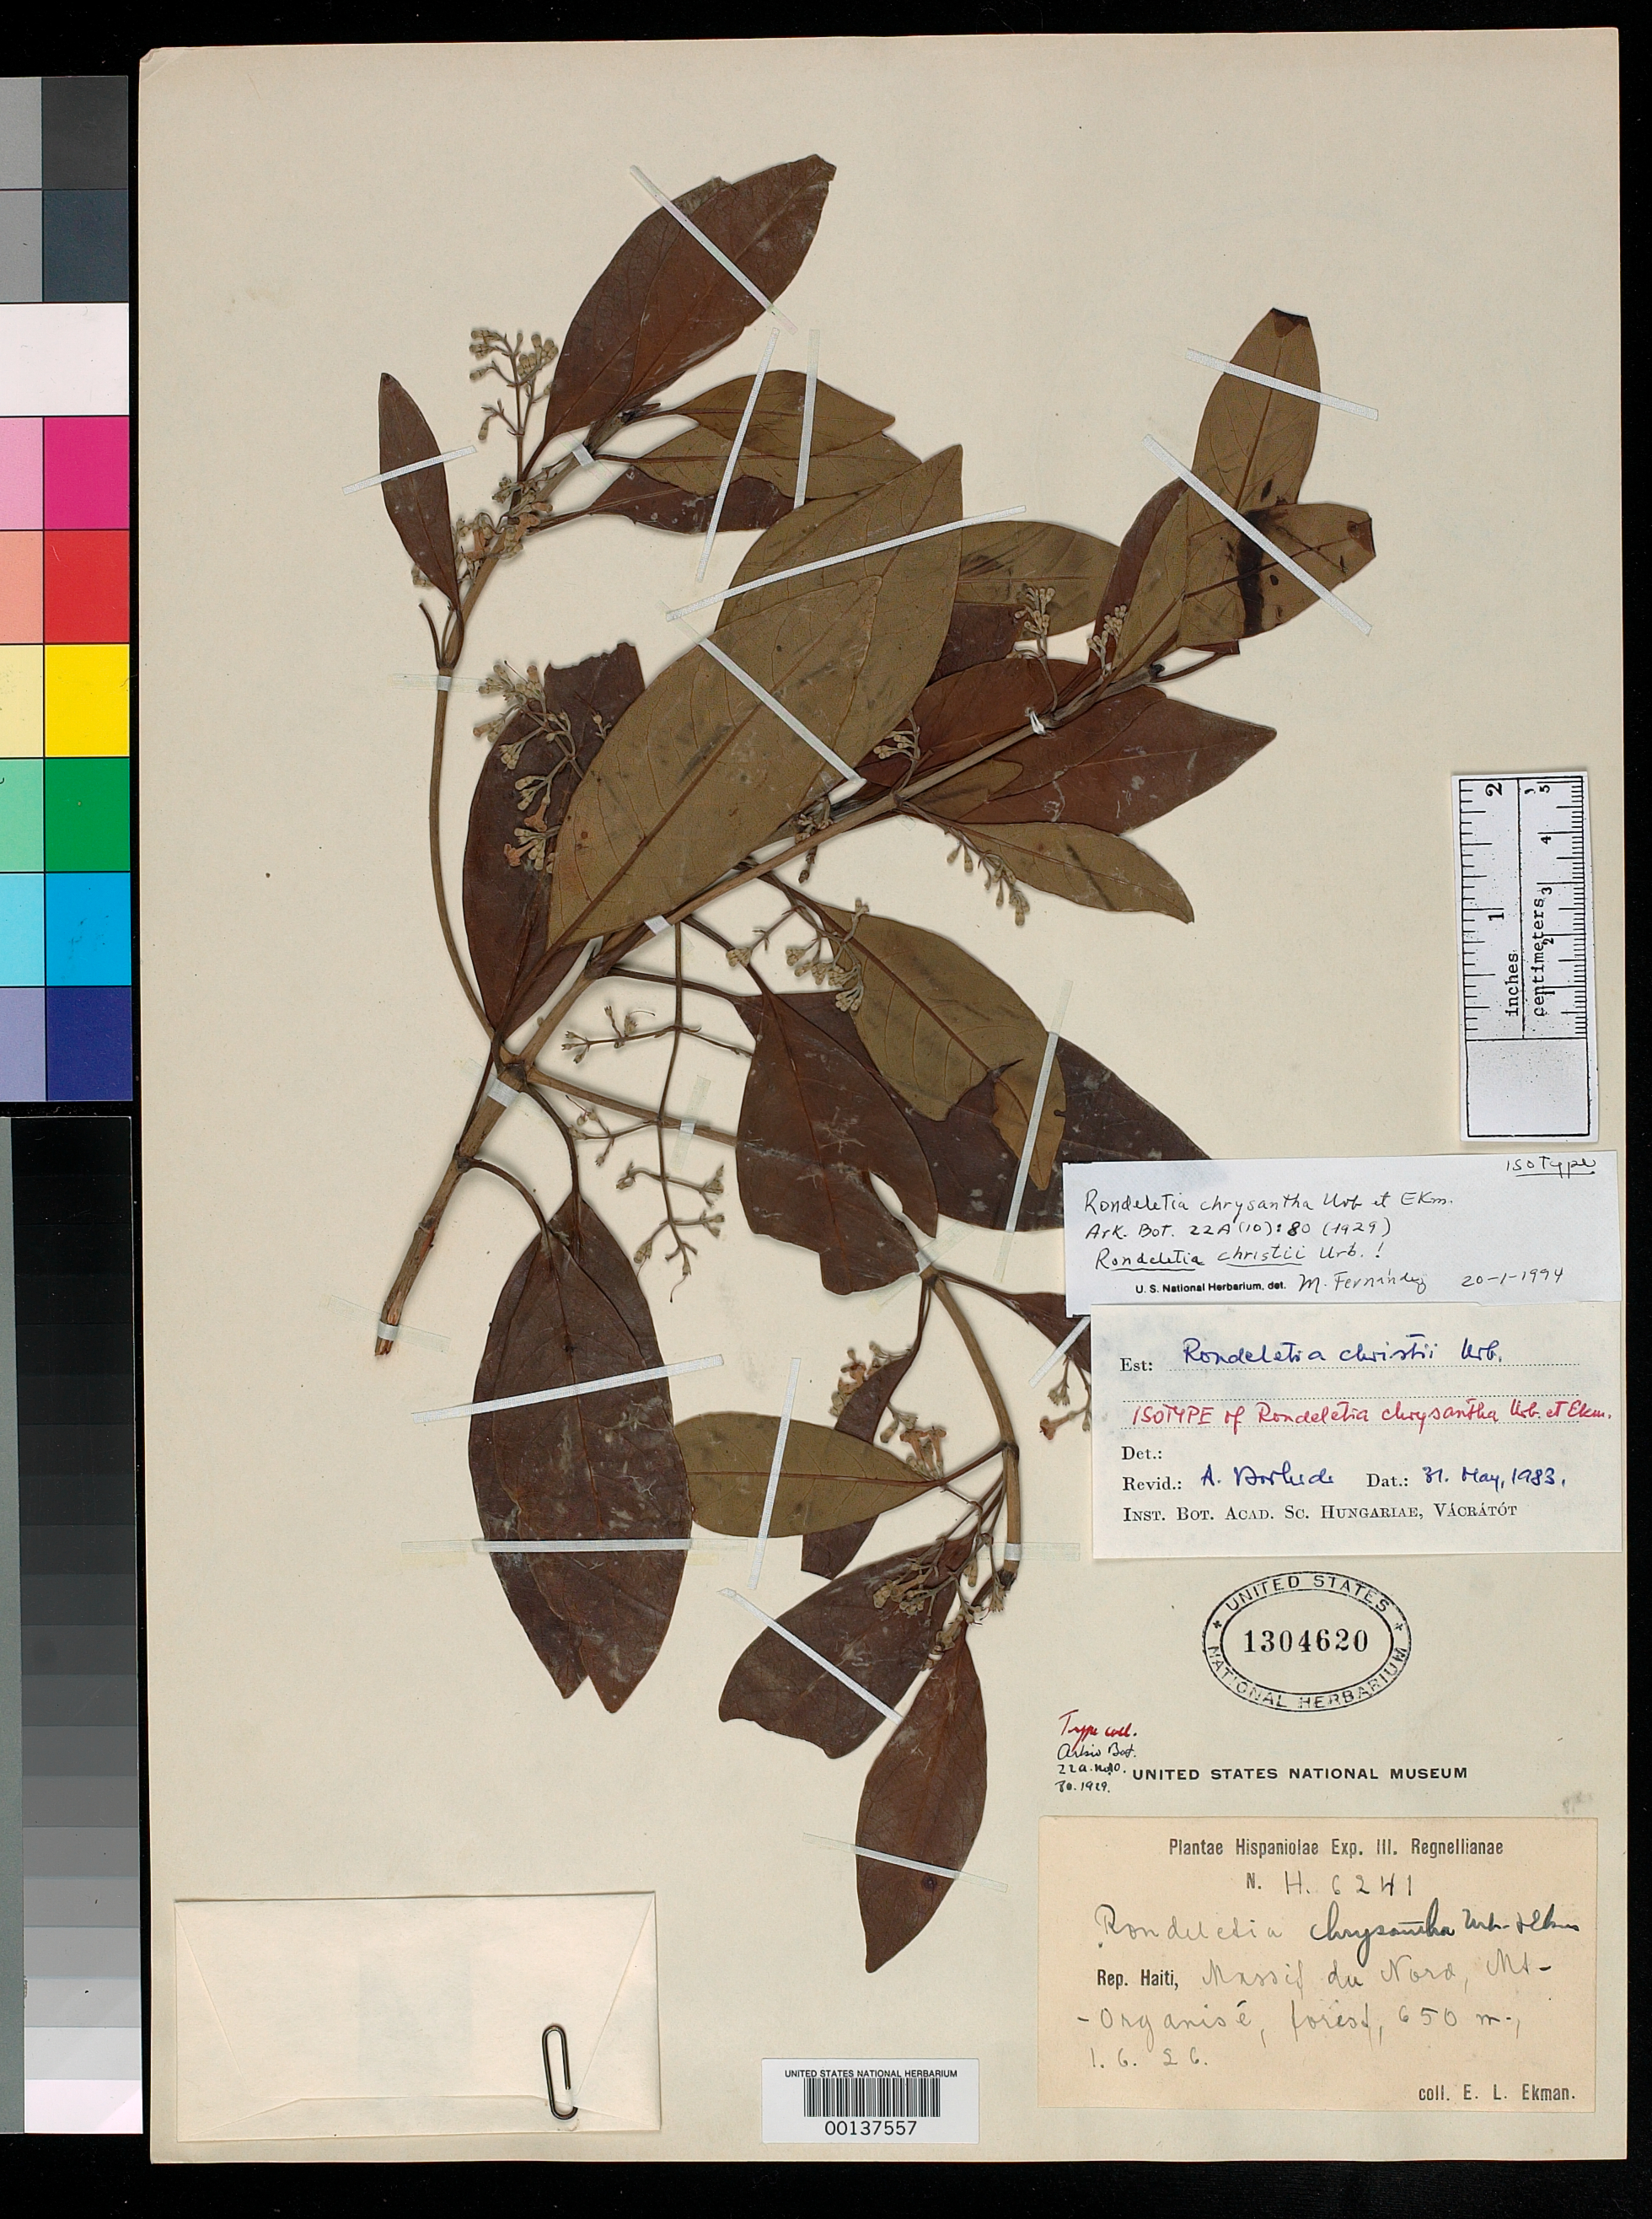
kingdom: Plantae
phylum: Tracheophyta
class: Magnoliopsida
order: Gentianales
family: Rubiaceae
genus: Rondeletia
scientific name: Rondeletia chrysantha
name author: Urb. & Ekman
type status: Isotype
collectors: E. L. Ekman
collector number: H 6241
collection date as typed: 01 Jan 1926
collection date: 1926-01-01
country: Haiti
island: Hispaniola Island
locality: Massif du Nord, Montagne-Organisee.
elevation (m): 650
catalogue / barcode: US 1304620